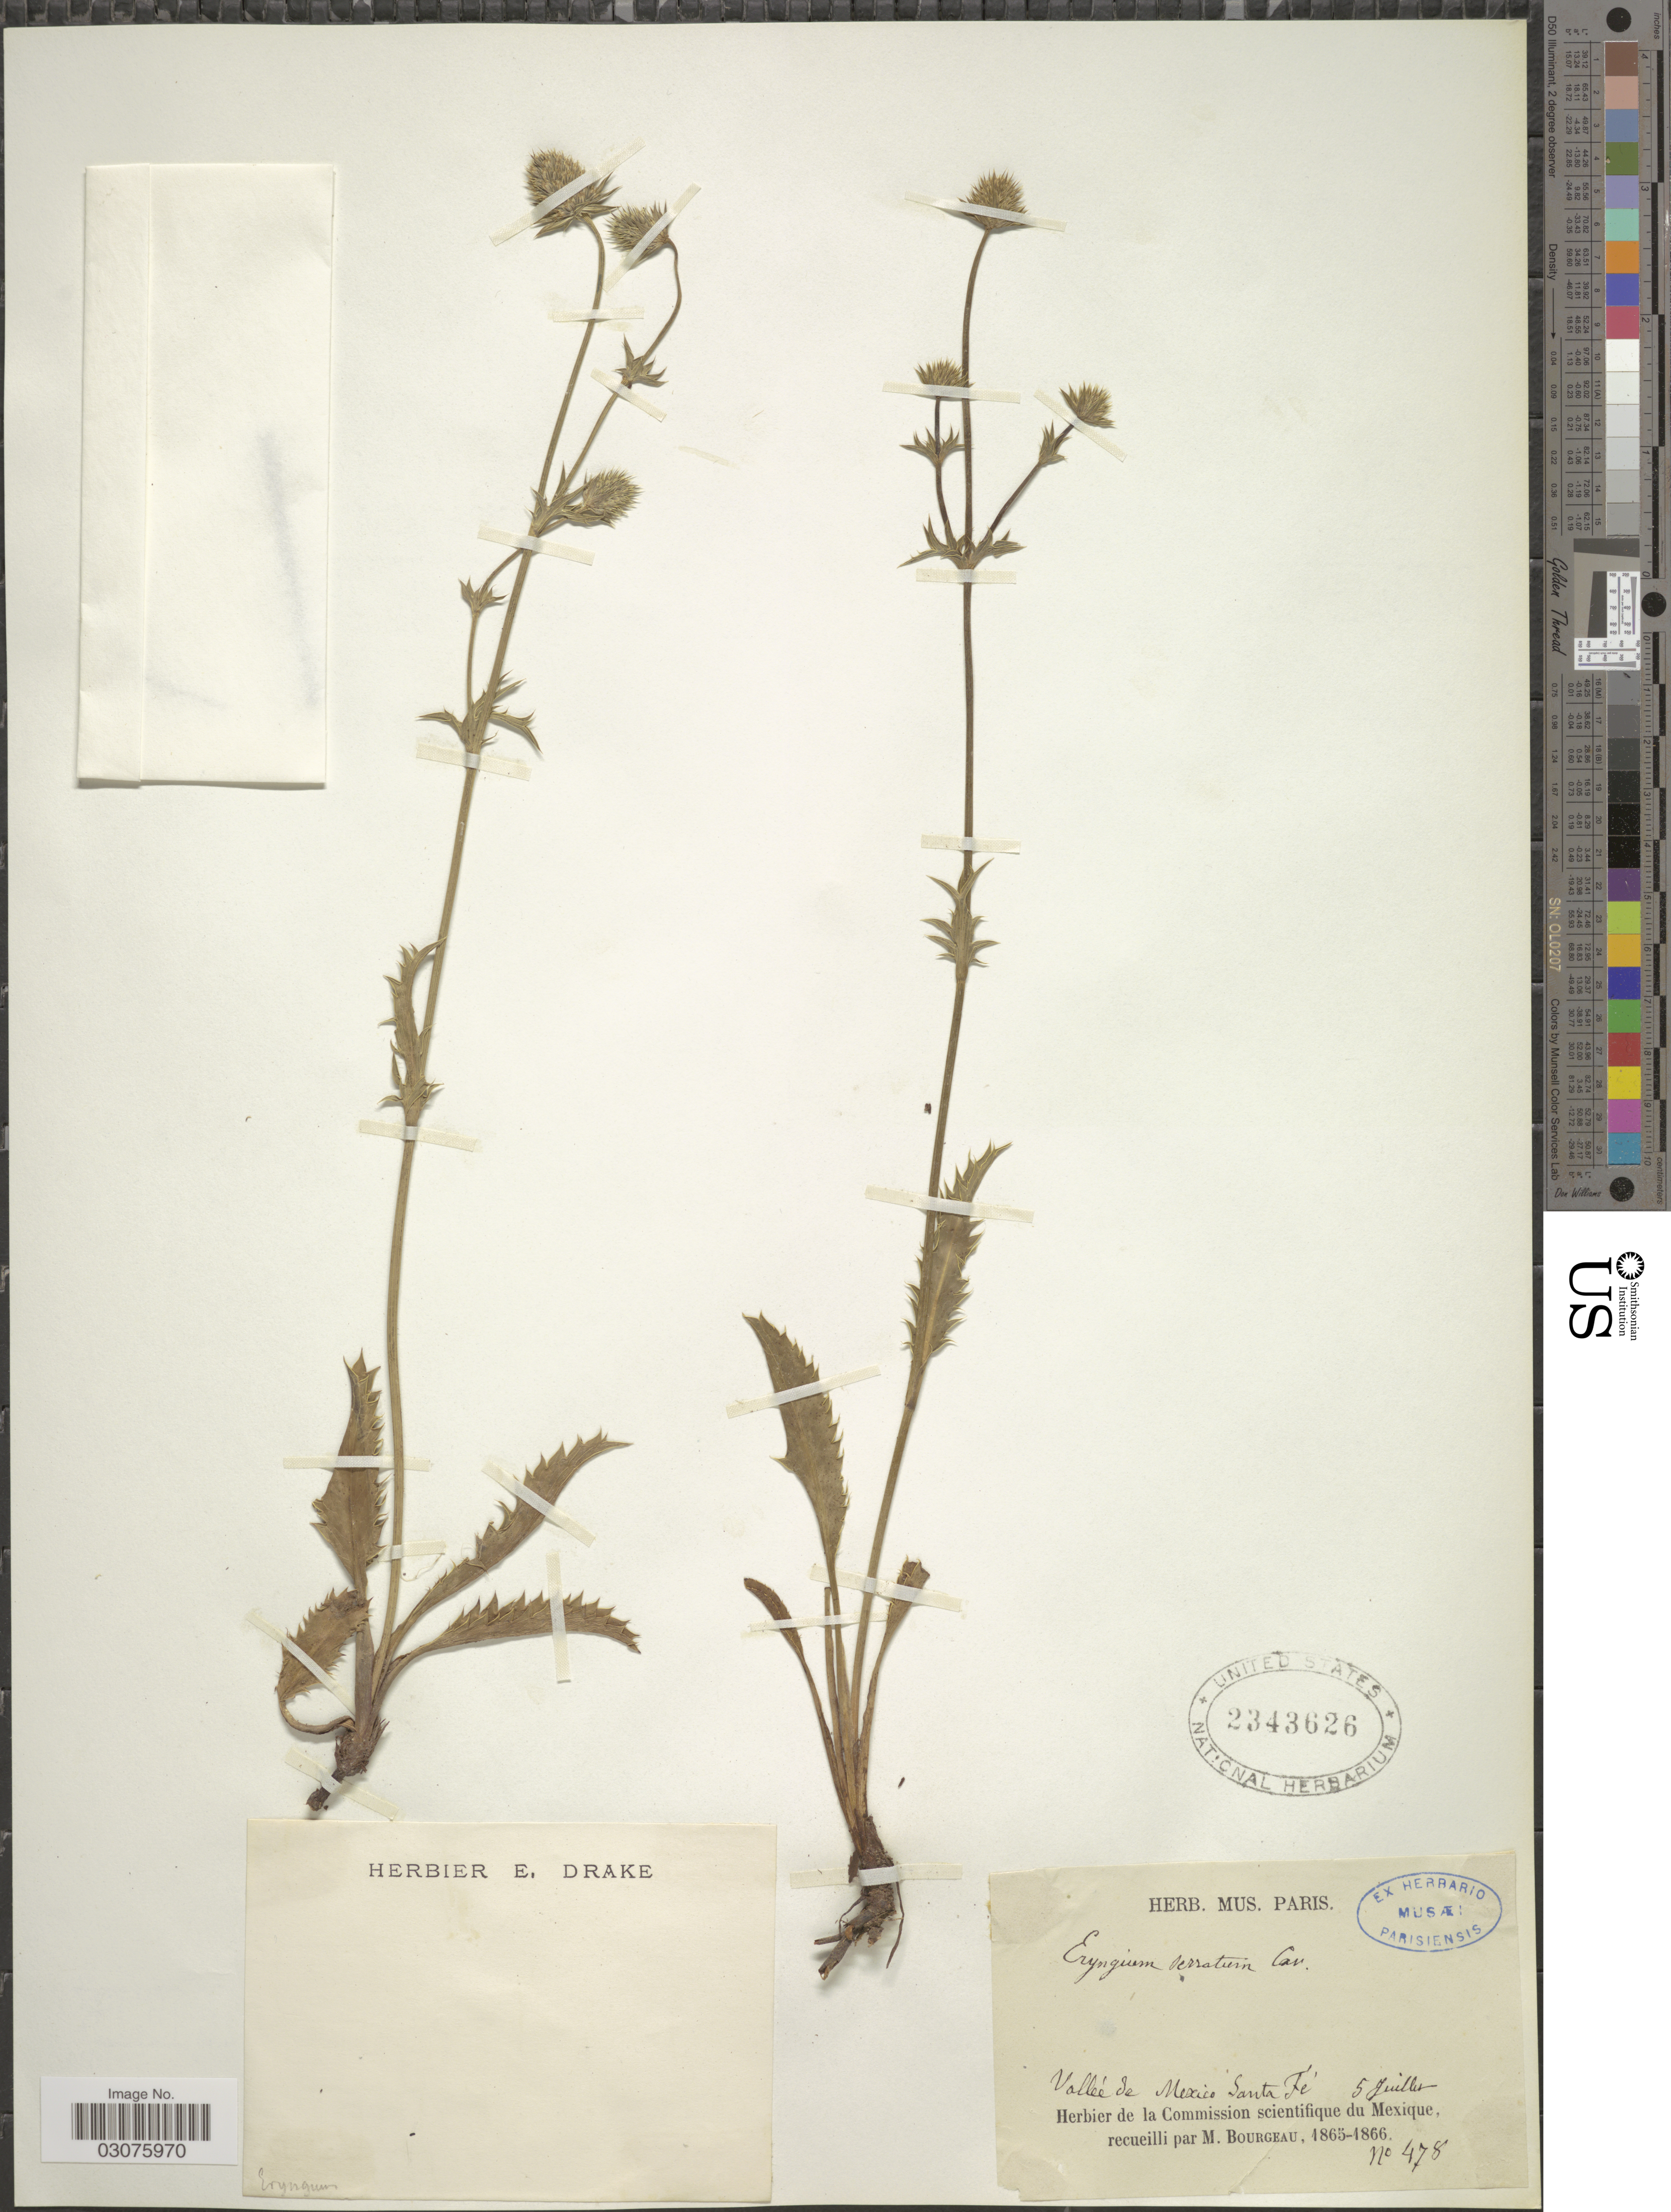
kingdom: Plantae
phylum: Tracheophyta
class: Magnoliopsida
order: Apiales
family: Apiaceae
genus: Eryngium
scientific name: Eryngium serratum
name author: Cav.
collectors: M. Bourgeau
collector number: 478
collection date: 1865-07-05/1866-07-05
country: Mexico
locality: Vallée de Mexico Santa Fé.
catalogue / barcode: US 2343626